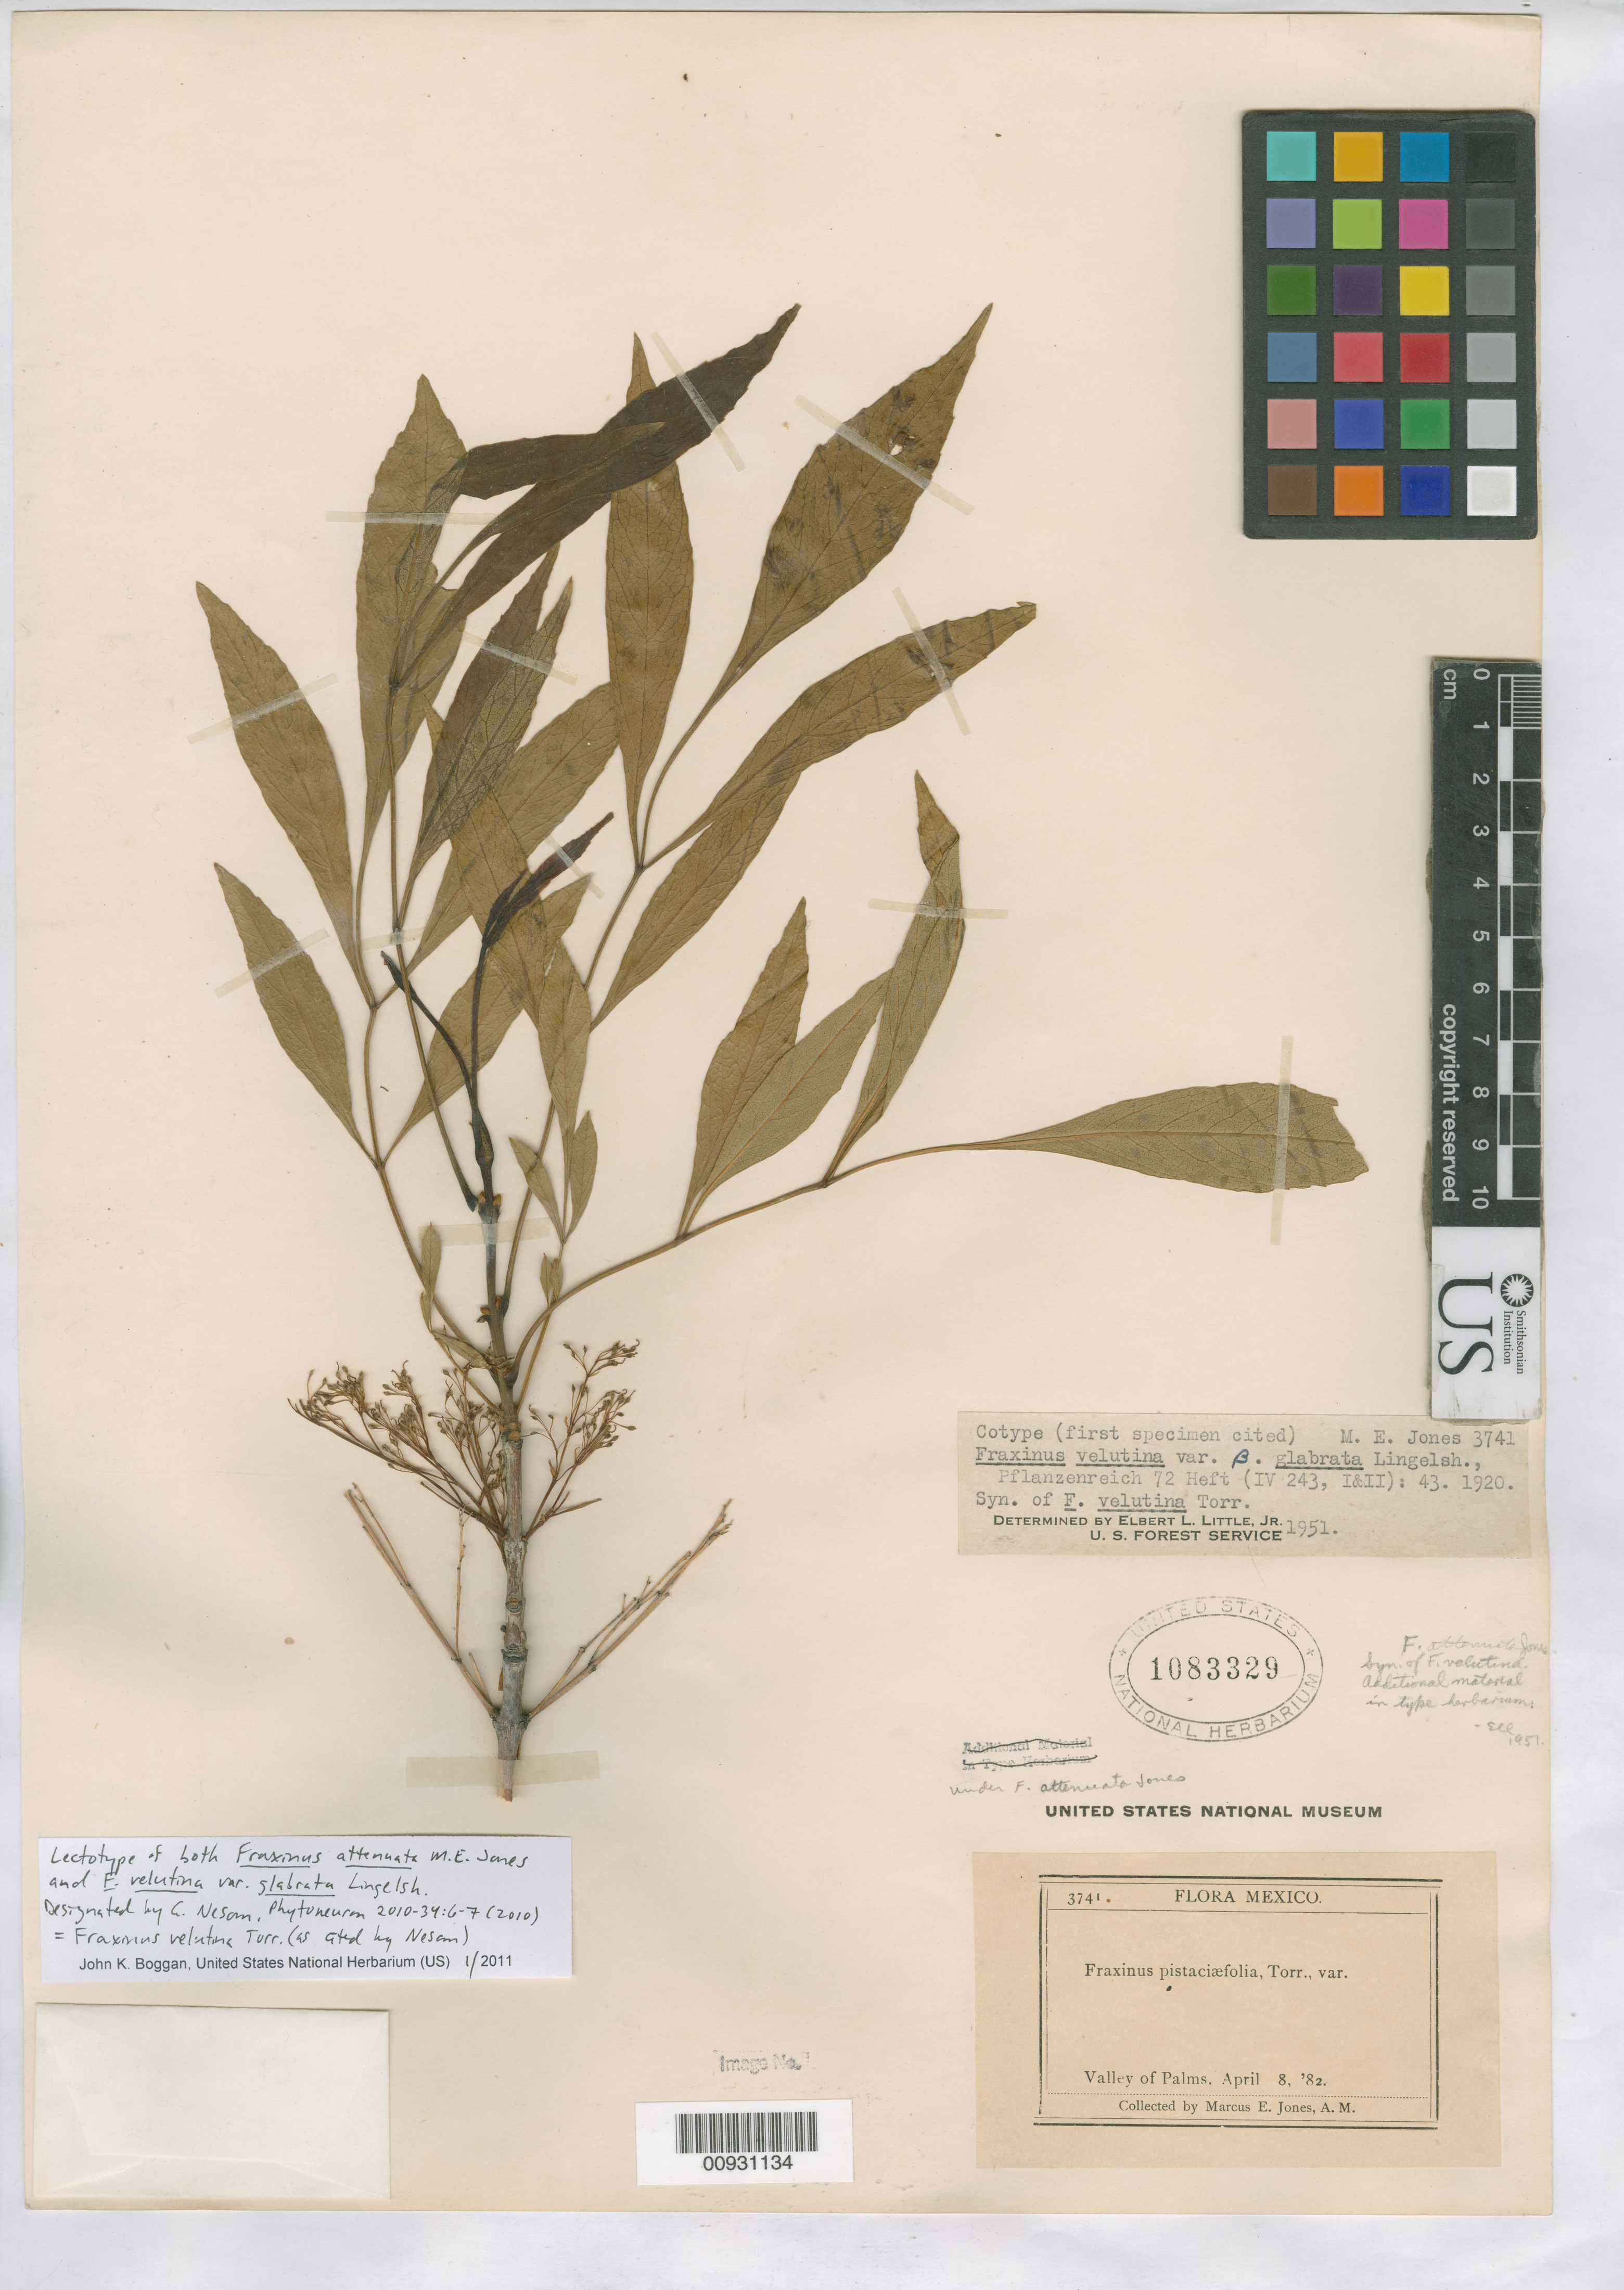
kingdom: Plantae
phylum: Tracheophyta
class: Magnoliopsida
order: Lamiales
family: Oleaceae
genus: Fraxinus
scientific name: Fraxinus attenuata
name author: M.E. Jones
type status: Lectotype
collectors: M. E. Jones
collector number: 3741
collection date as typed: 08 Apr 1882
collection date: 1882-04-08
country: Mexico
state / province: Baja California Norte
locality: Valley of Palms.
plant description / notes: Currently accepted name as cited by Nesom (2010).; Also a type of Fraxinus velutina var. glabrata Lingelsh.; Currently accepted name as cited by Nesom (2010).; Also a type of Fraxinus attenuata M.E. Jones.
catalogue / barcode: US 1083329